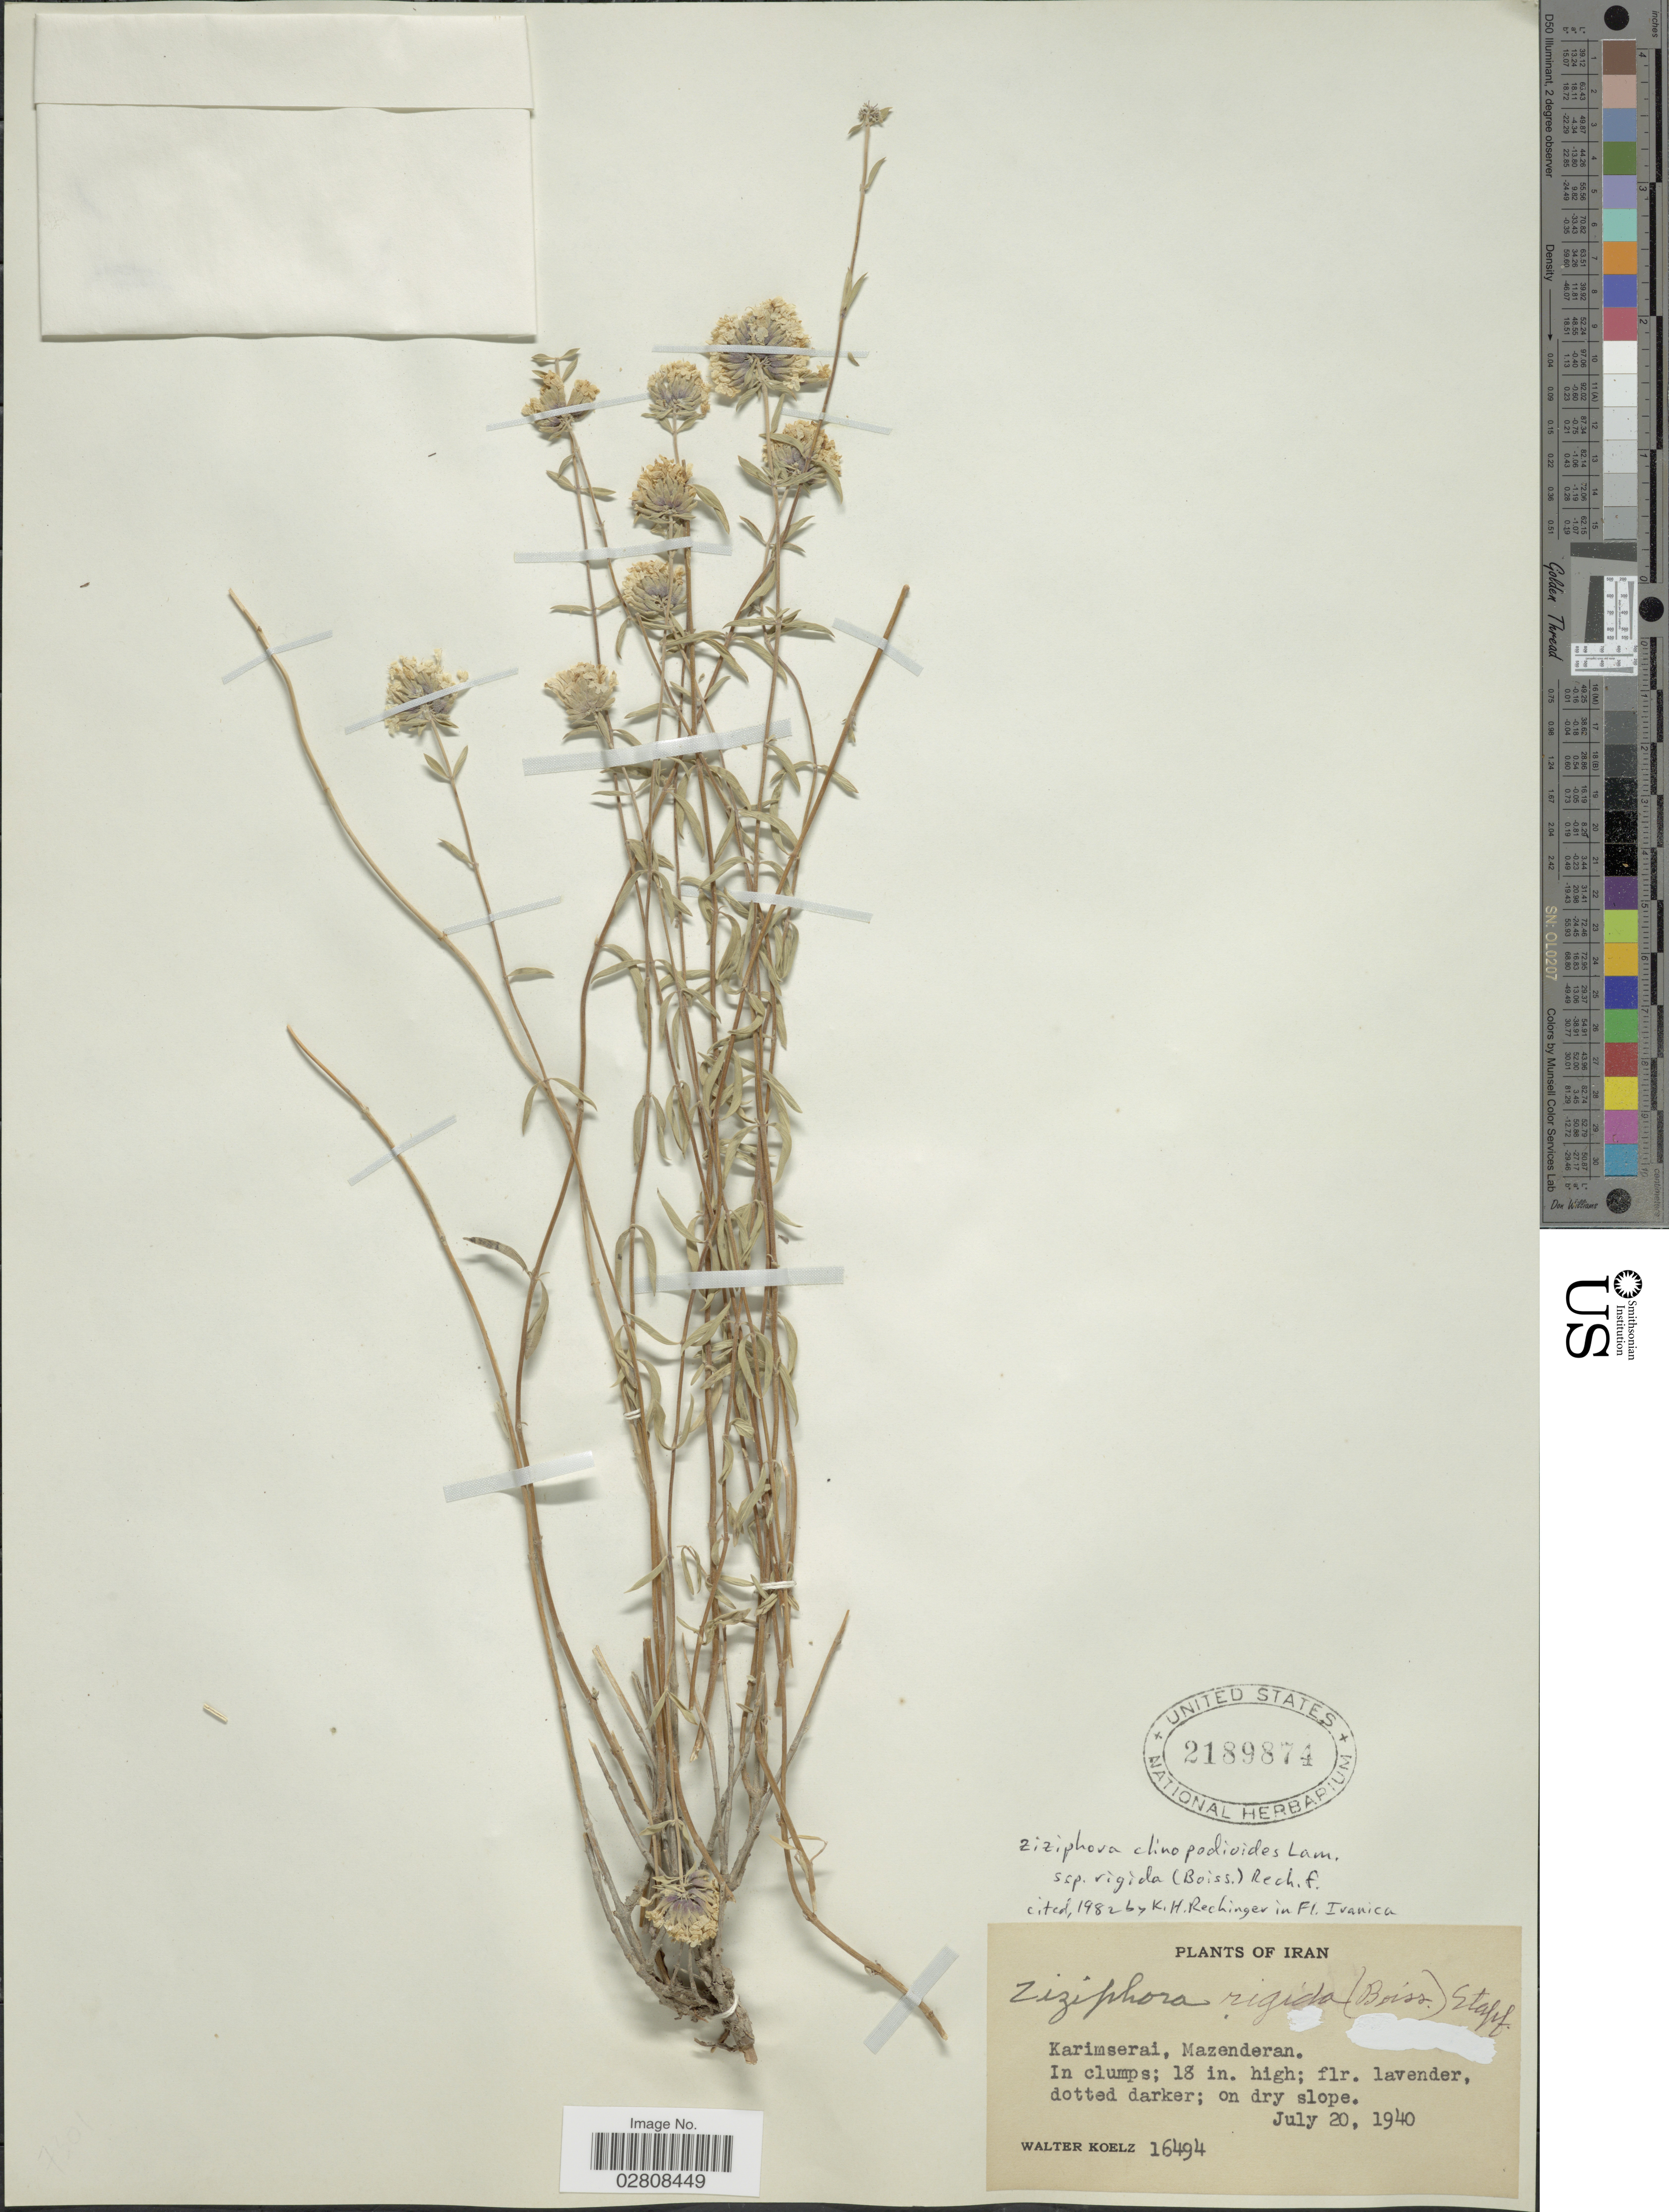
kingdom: Plantae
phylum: Tracheophyta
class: Magnoliopsida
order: Lamiales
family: Lamiaceae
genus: Ziziphora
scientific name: Ziziphora clinopodioides subsp. rigida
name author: (Boiss.) Rech. f.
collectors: W. N. Koelz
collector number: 16494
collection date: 1940-07-20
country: Iran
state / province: Mazandaran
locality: Karimserai, Mazenderan.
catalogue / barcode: US 2189874